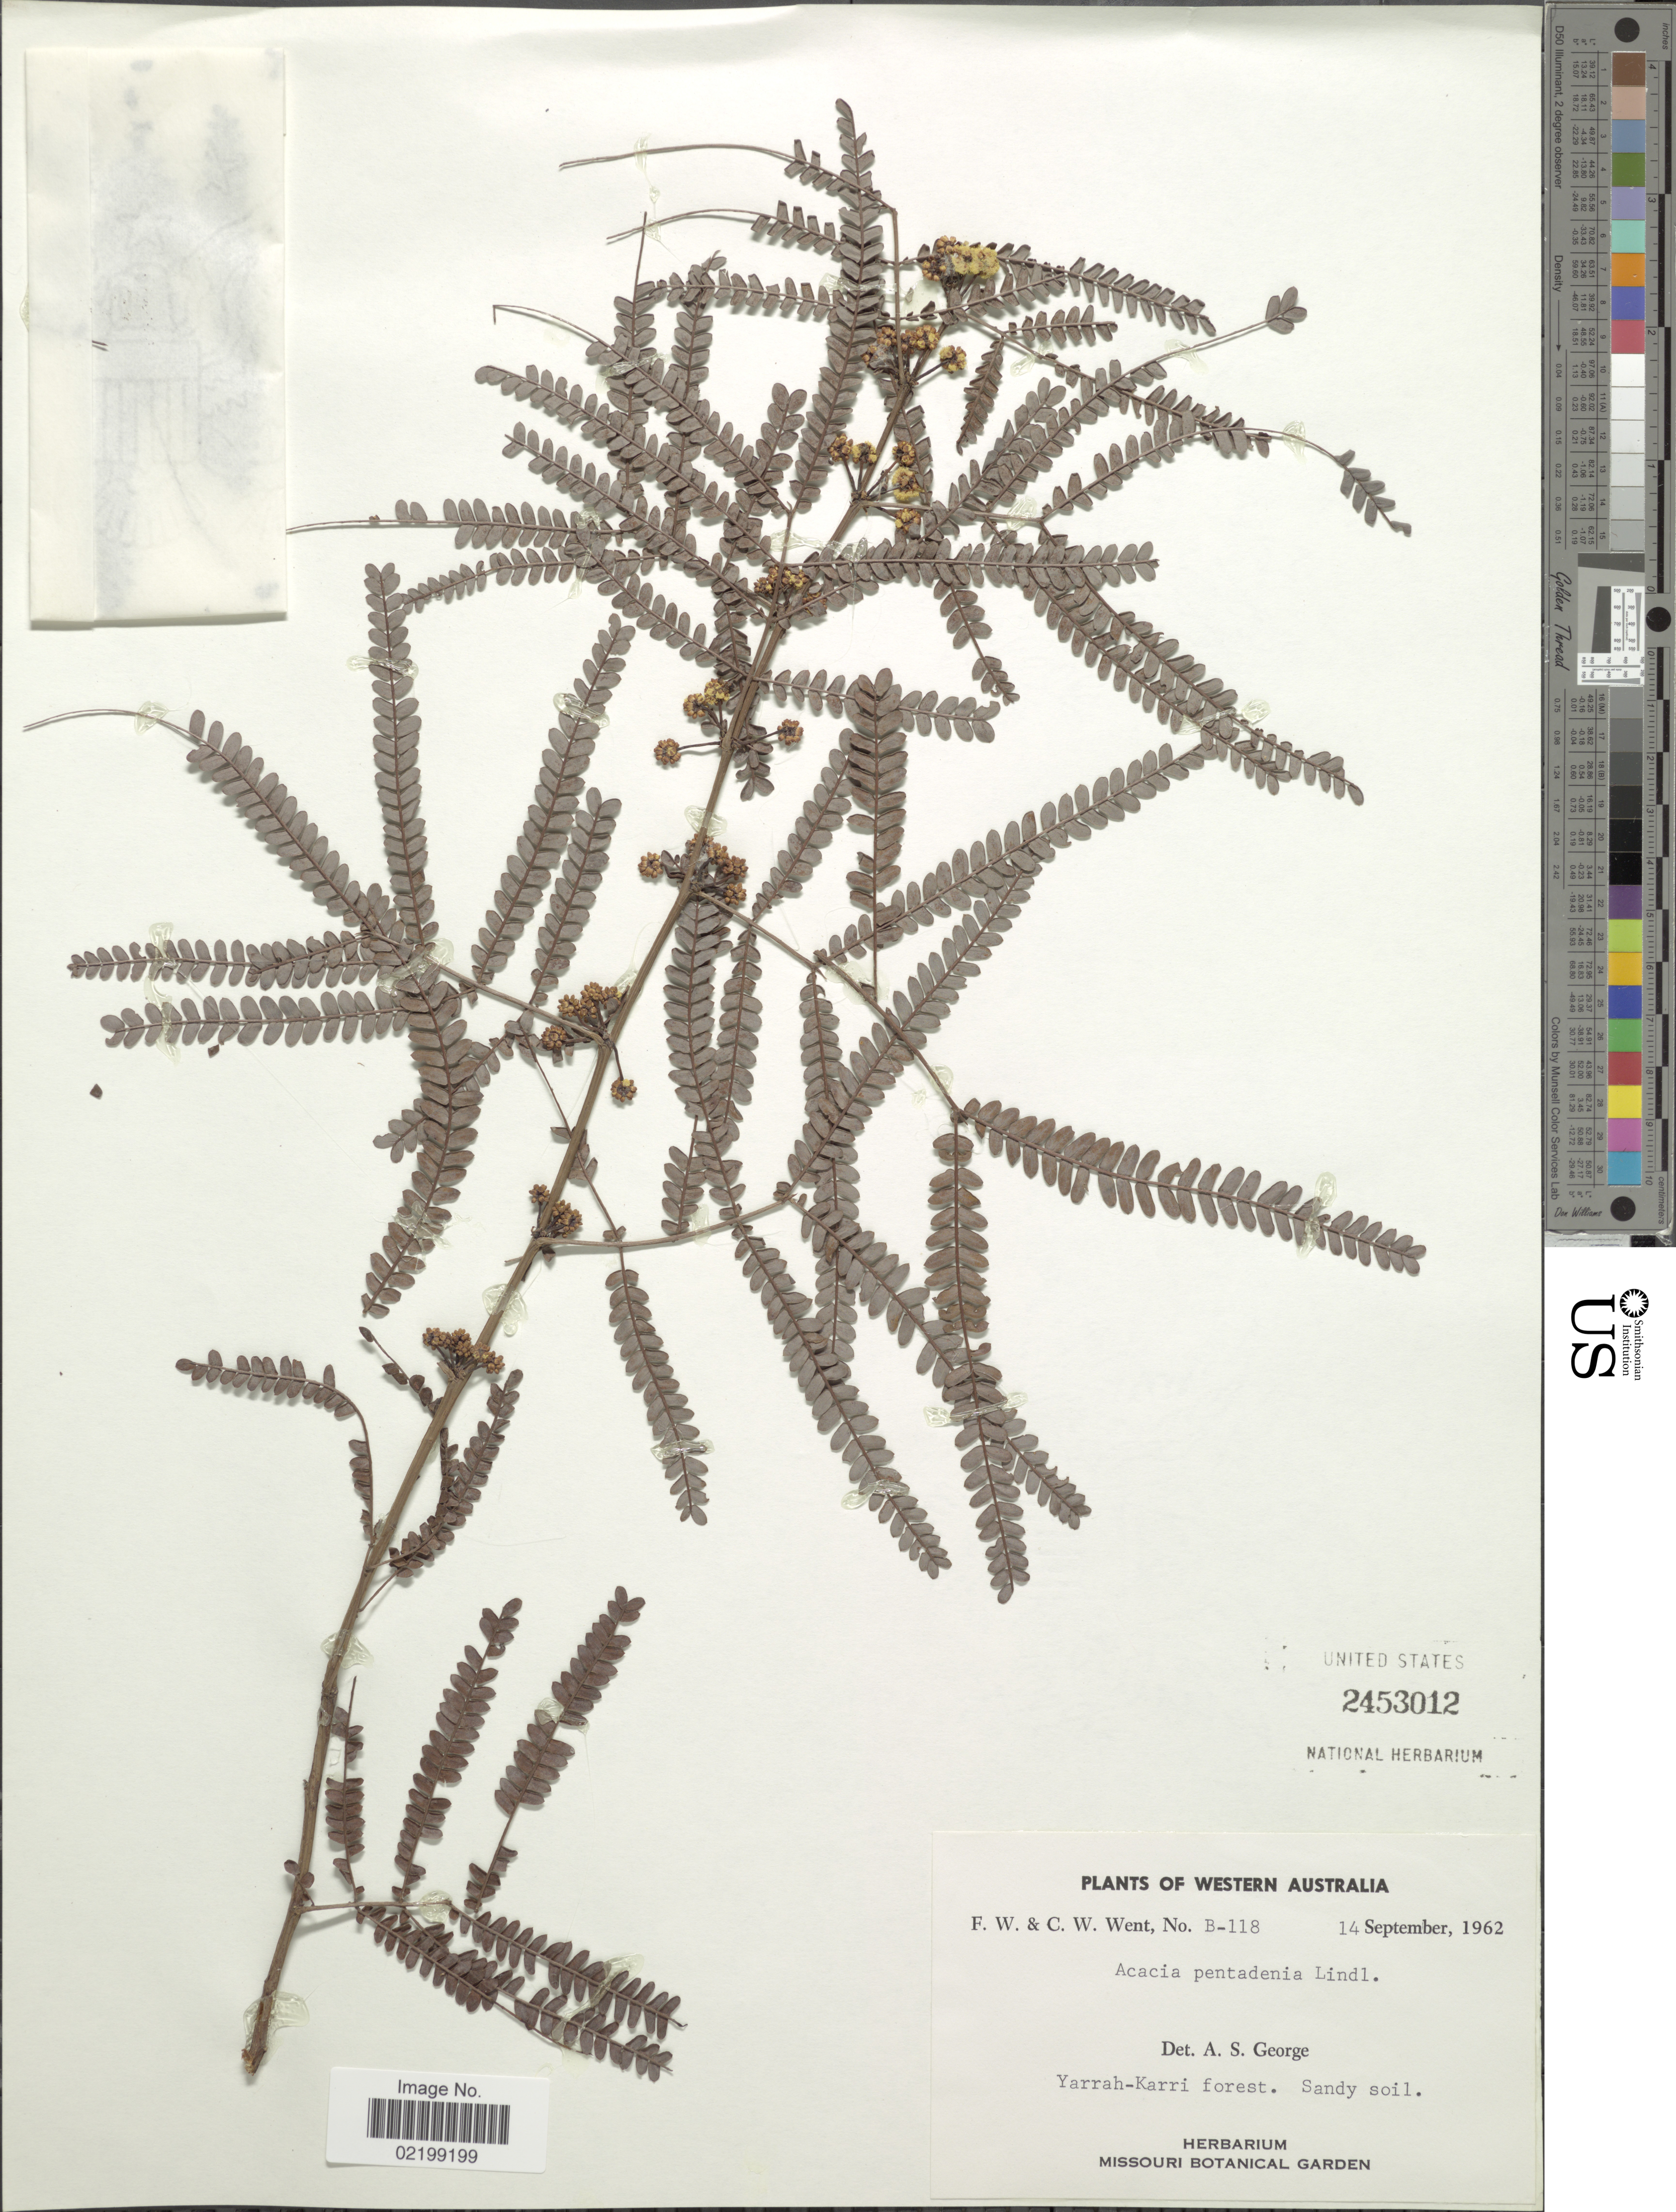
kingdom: Plantae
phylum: Tracheophyta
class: Magnoliopsida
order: Fabales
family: Fabaceae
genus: Acacia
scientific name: Acacia pentadenia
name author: Lindl.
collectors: F. W. Went & C. W. Went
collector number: B-118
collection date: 1962-09-14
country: Australia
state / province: Western Australia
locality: Yarrah-Karri forest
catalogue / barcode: US 2453012